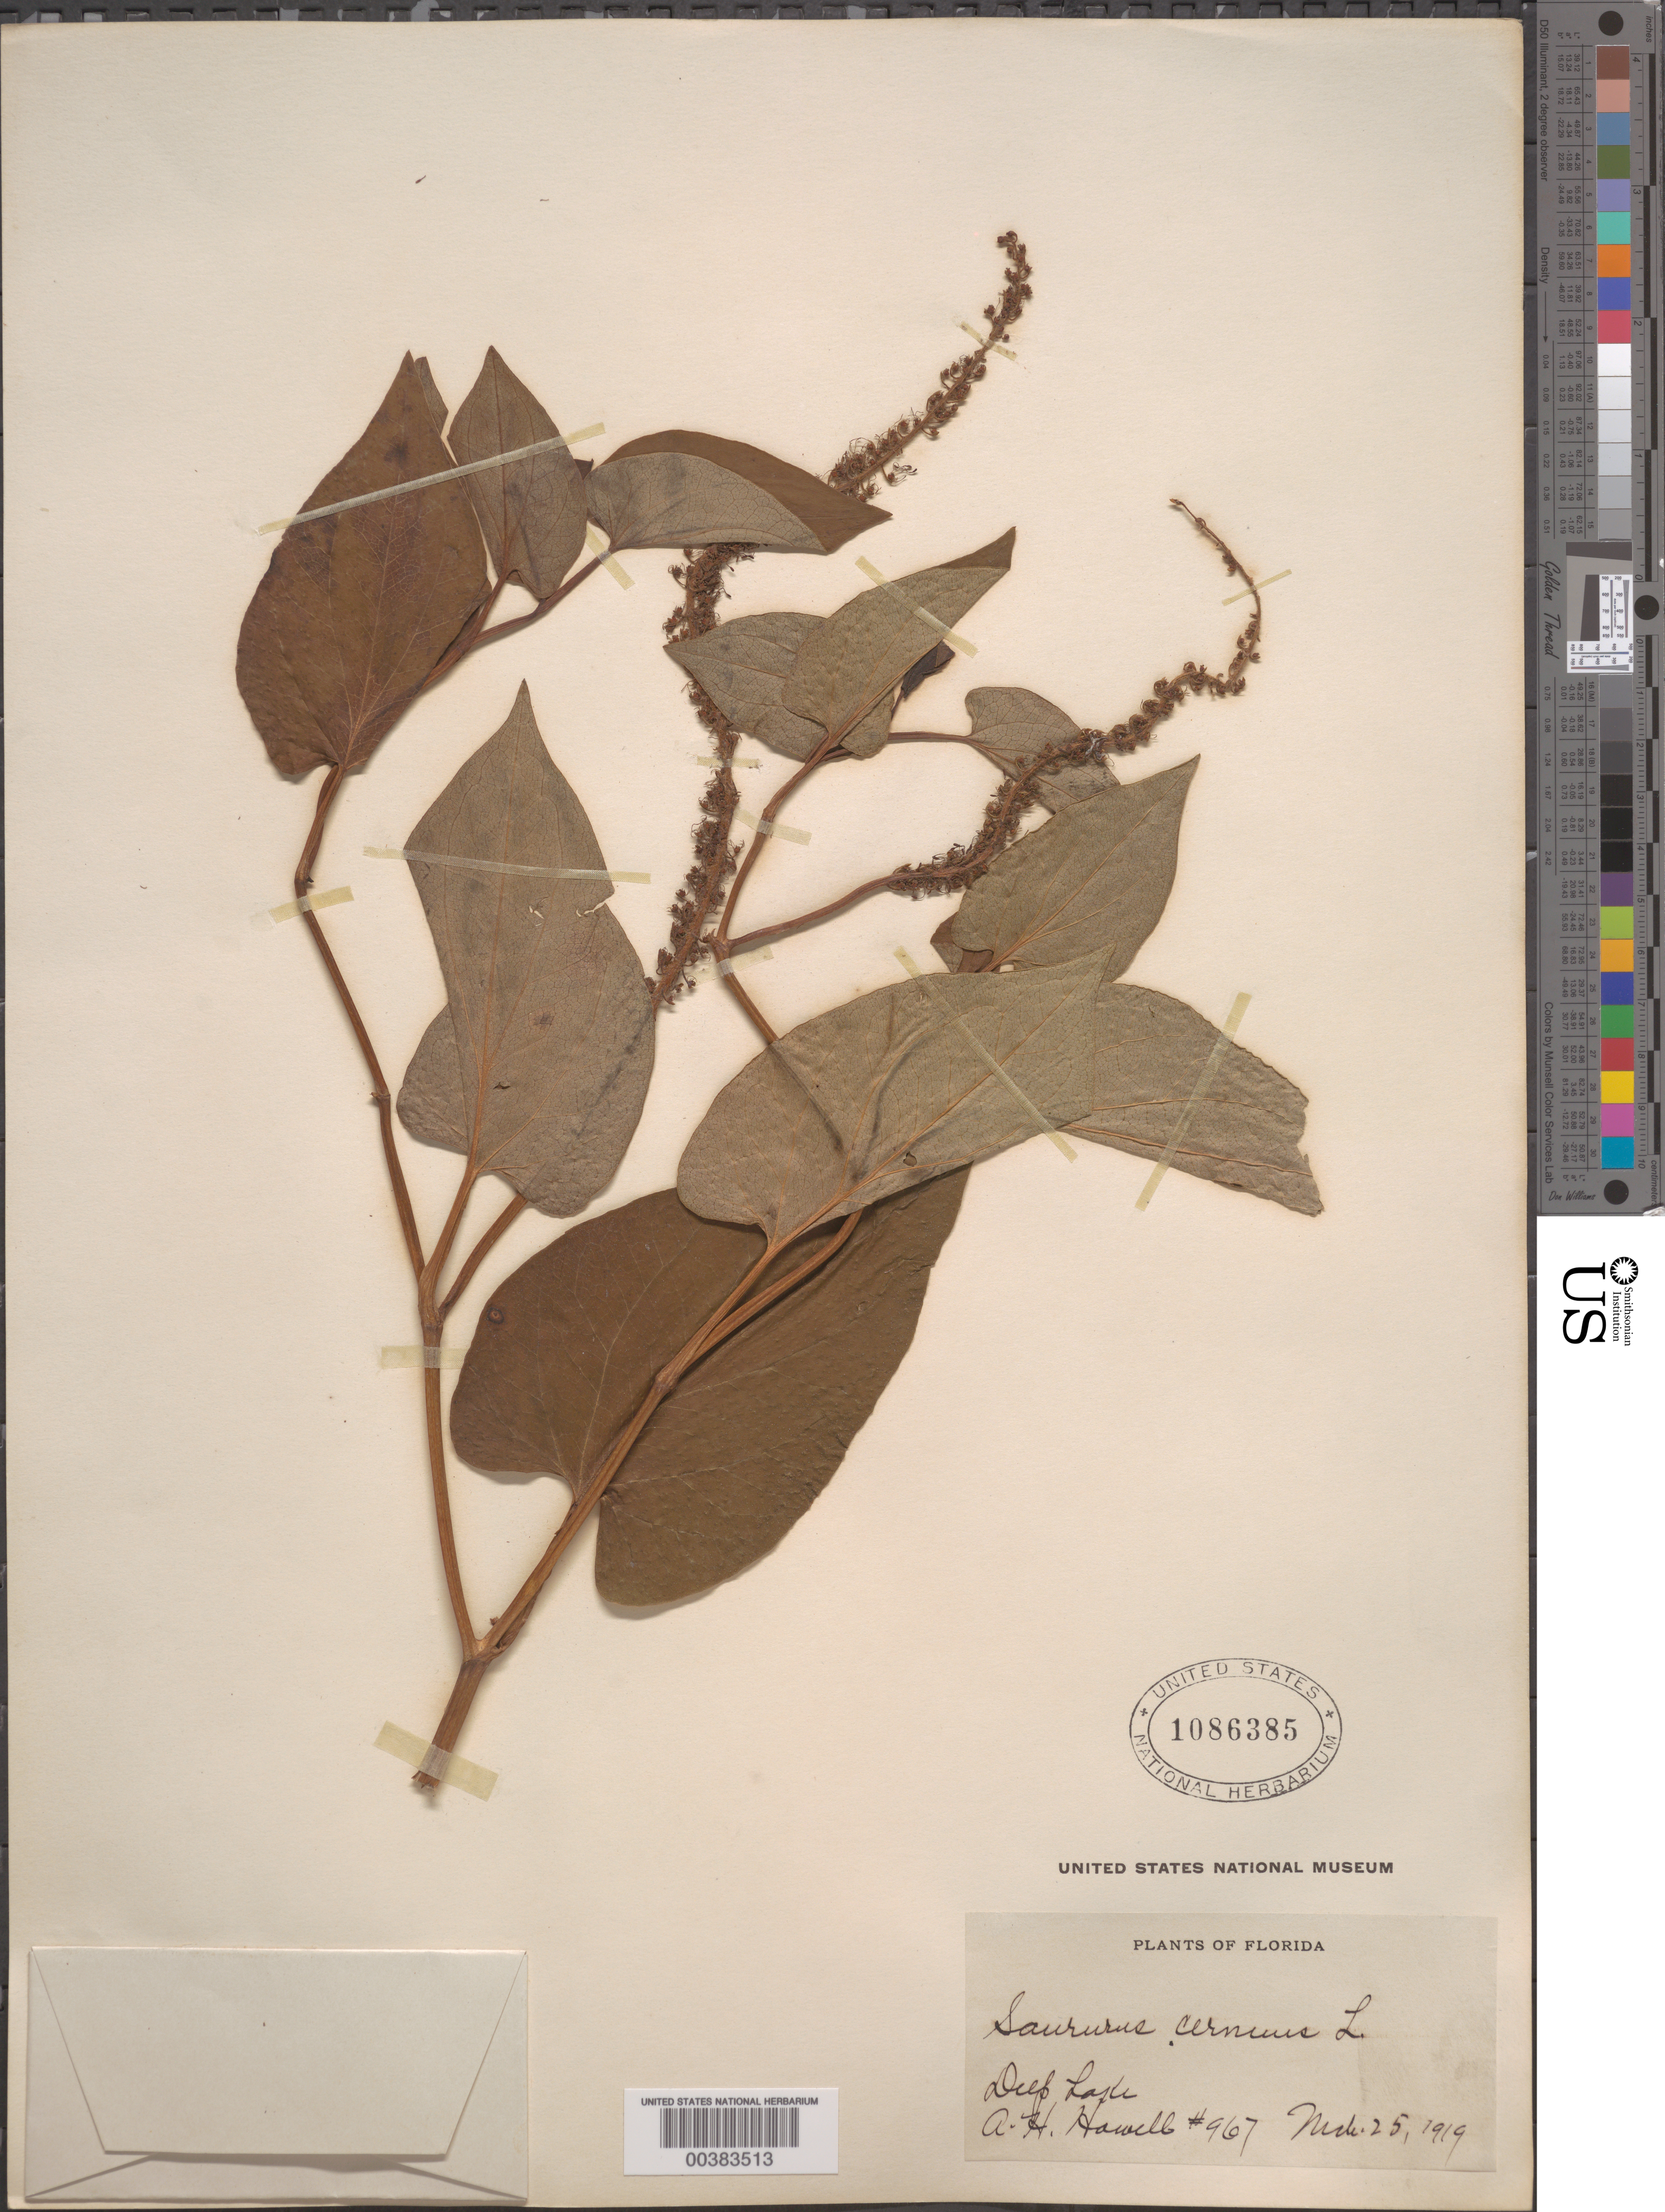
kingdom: Plantae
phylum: Tracheophyta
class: Magnoliopsida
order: Piperales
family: Saururaceae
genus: Saururus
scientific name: Saururus cernuus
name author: L.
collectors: A. H. Howell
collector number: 967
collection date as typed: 25 Mar 1919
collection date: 1919-03-25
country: United States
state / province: Florida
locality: Deep lake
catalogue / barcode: US 1086385